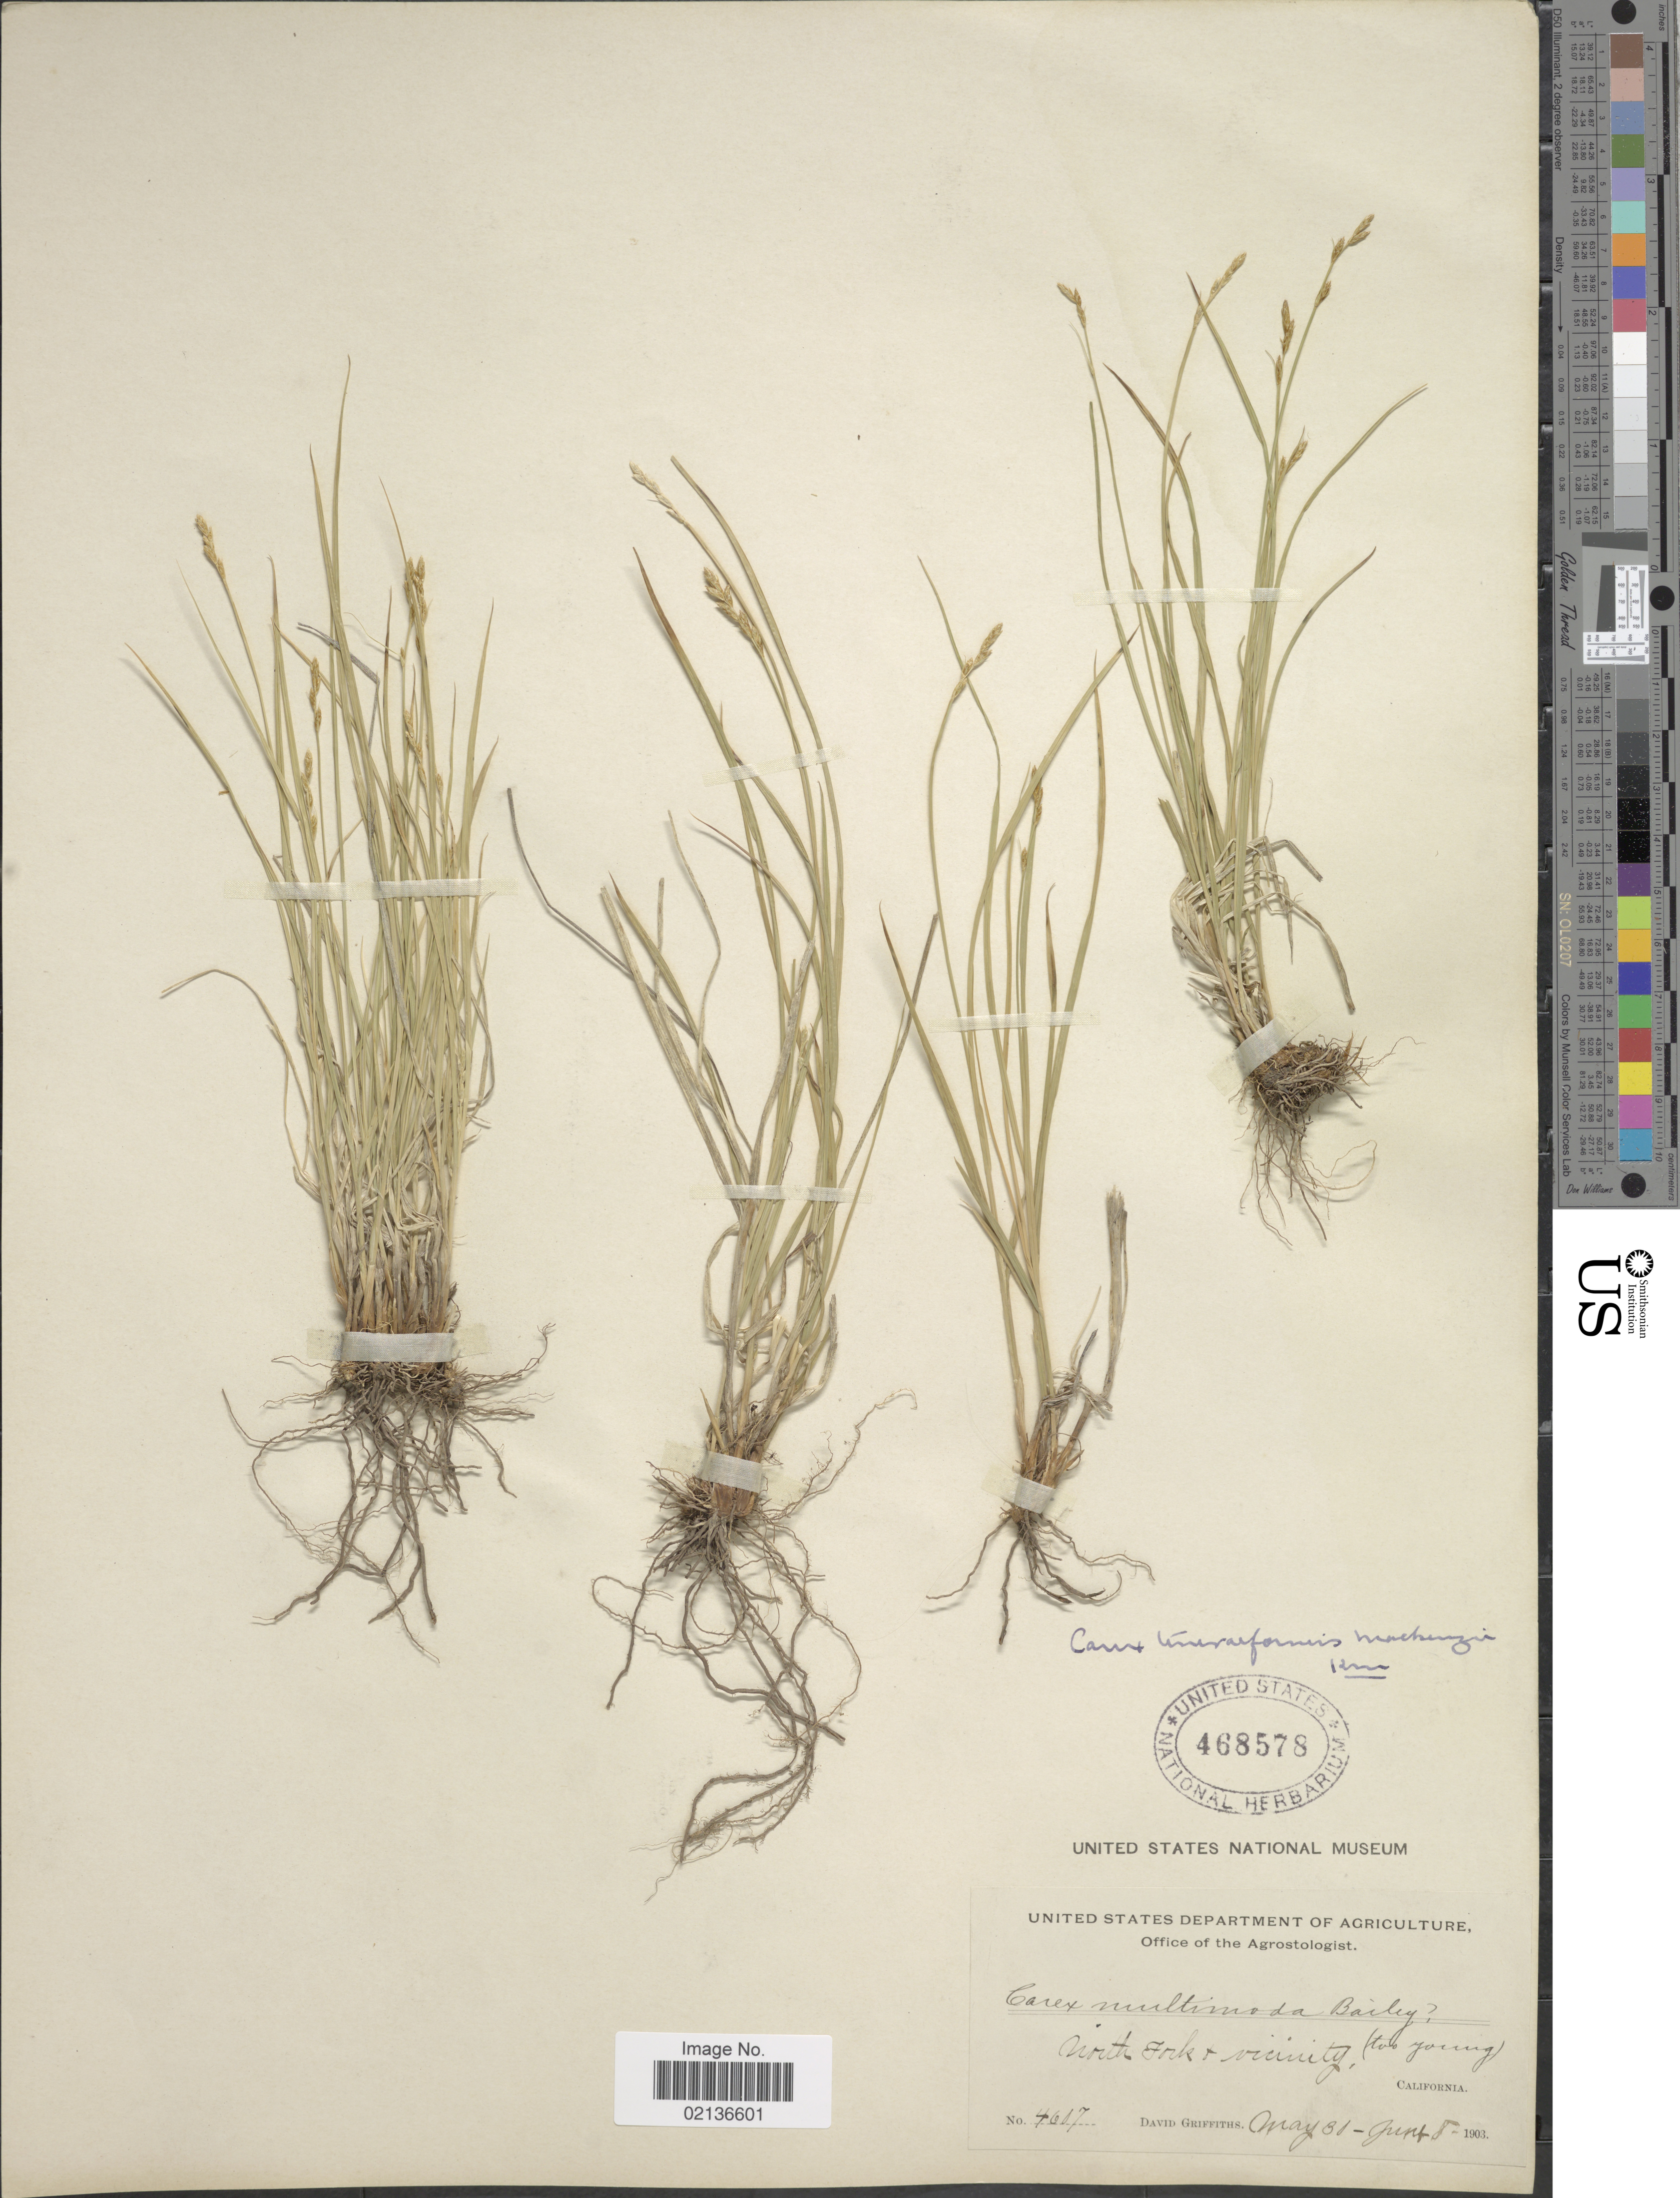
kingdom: Plantae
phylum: Tracheophyta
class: Liliopsida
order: Poales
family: Cyperaceae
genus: Carex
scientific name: Carex subfusca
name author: W. Boott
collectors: D. Griffiths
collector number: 4607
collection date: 1903-05-31/1903-06-08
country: United States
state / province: California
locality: North Fork & vicinity, California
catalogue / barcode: US 468578